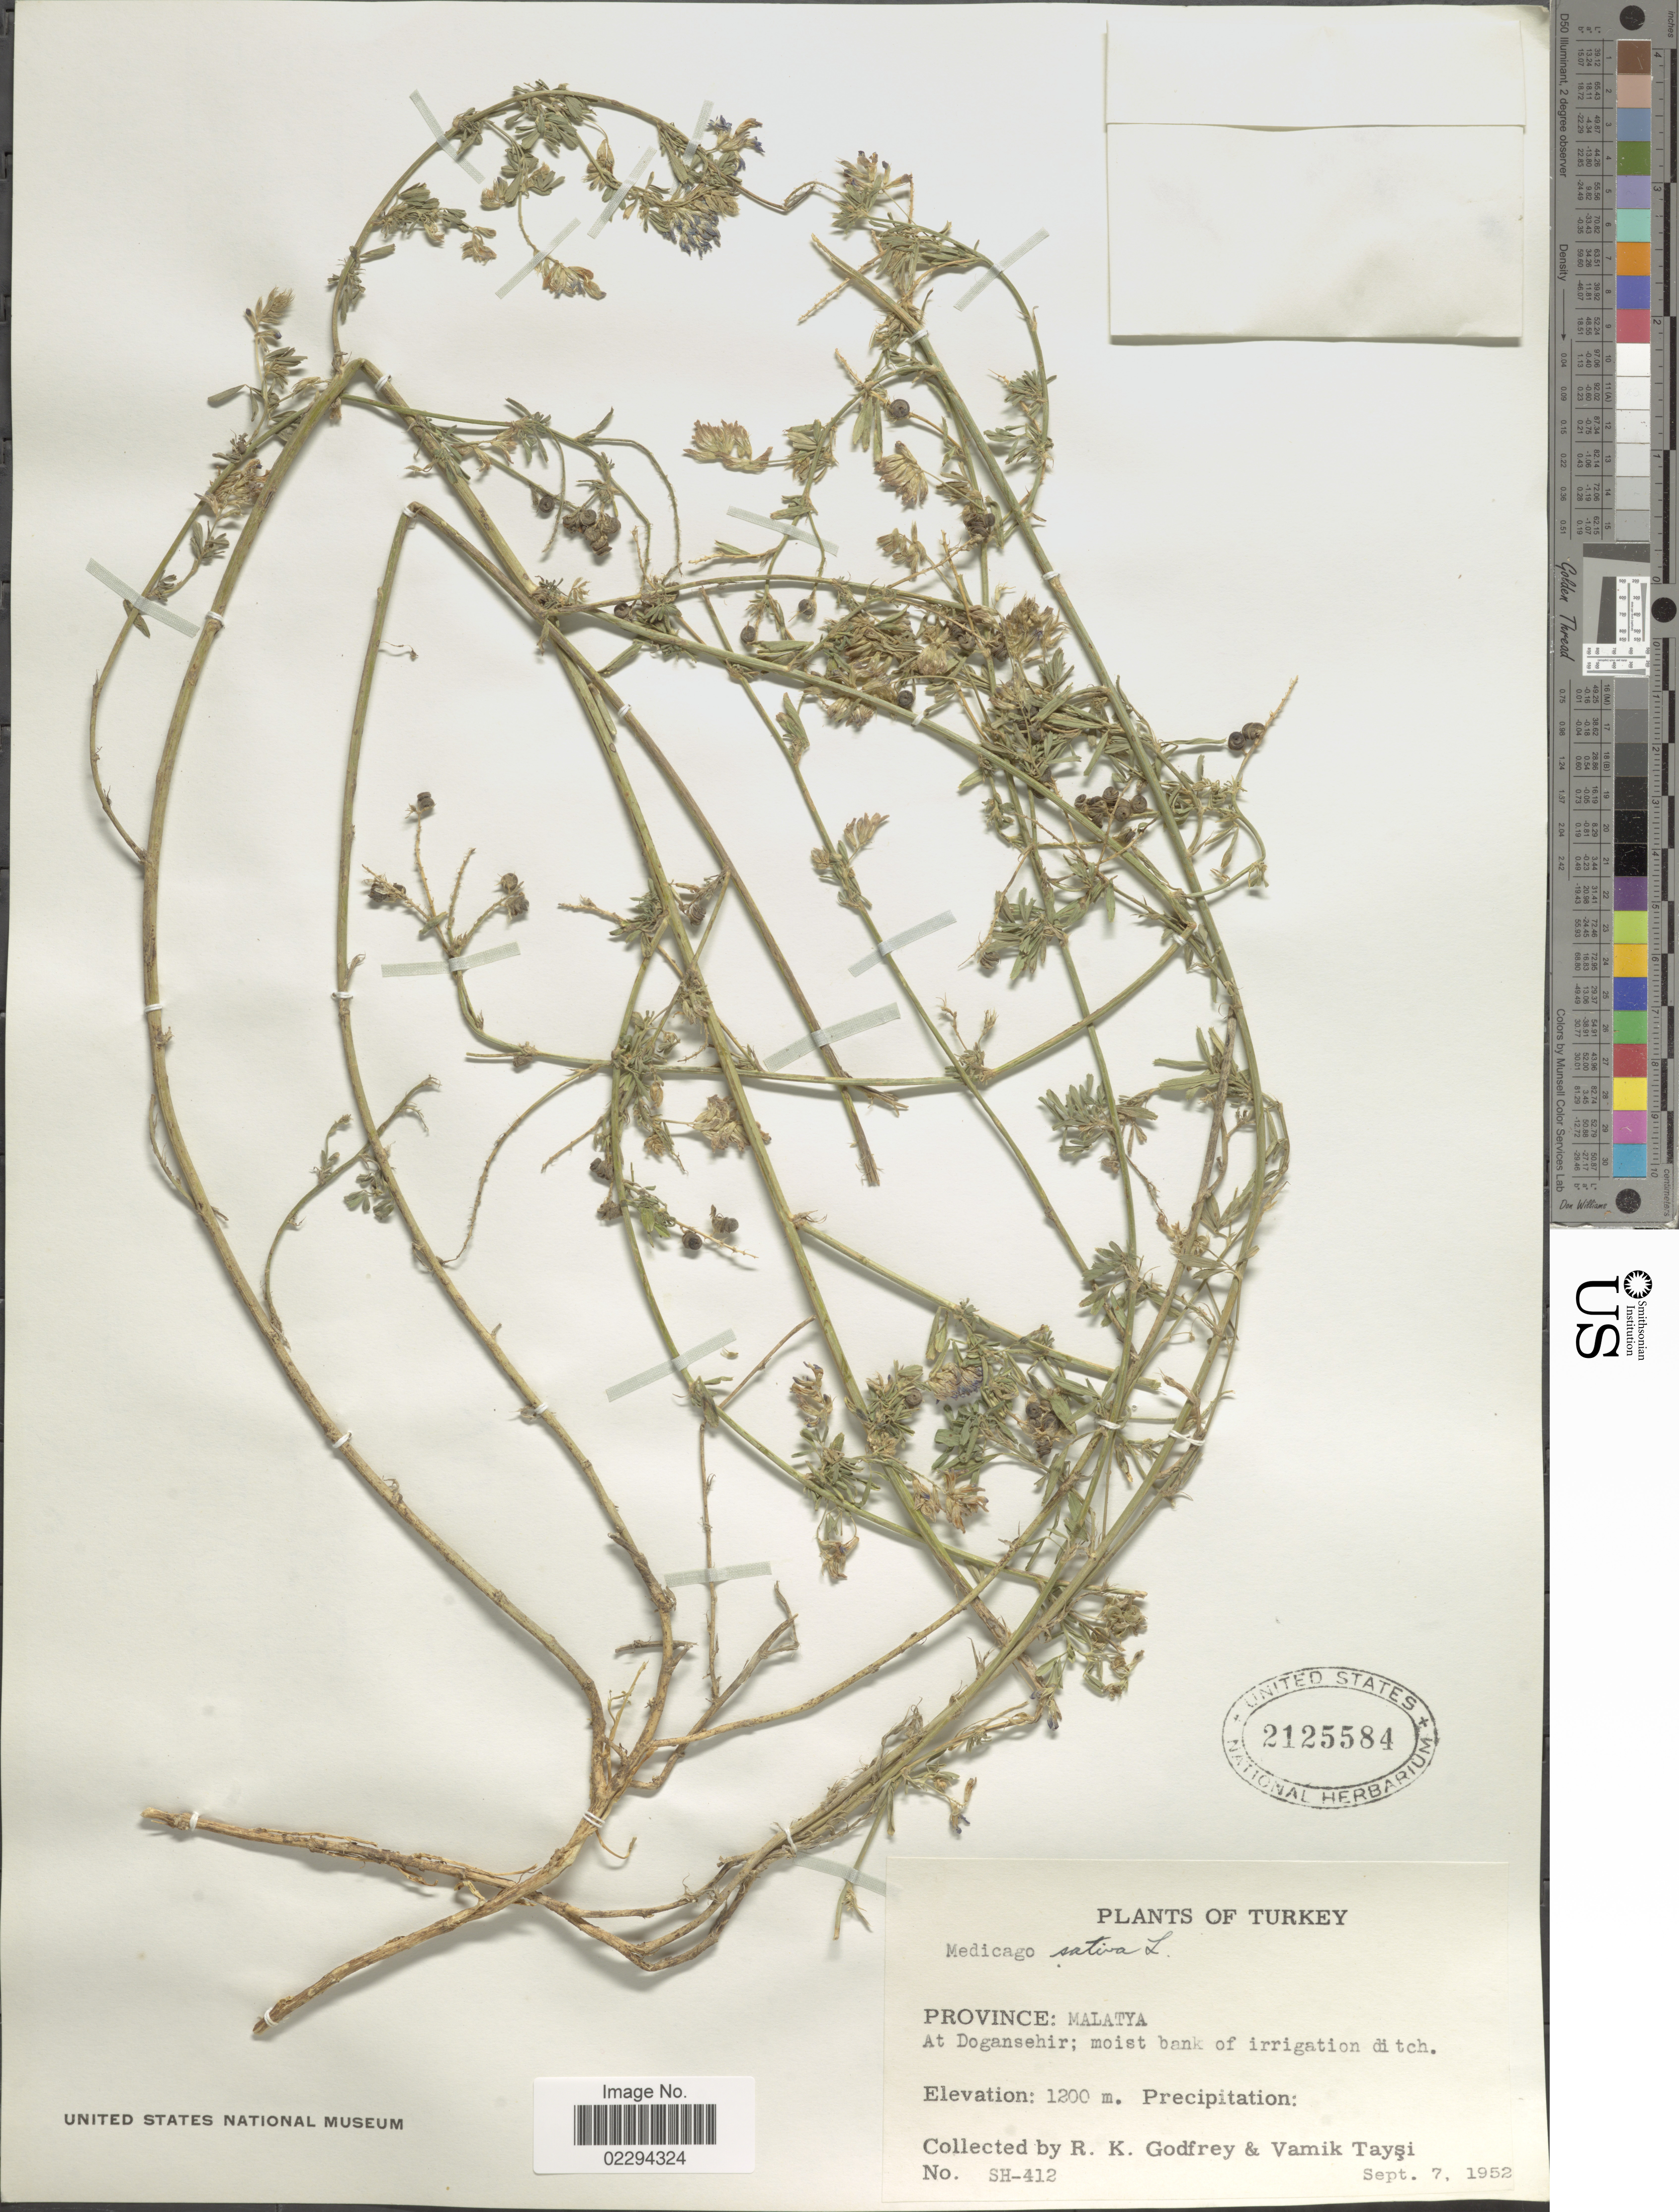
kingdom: Plantae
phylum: Tracheophyta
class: Magnoliopsida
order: Fabales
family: Fabaceae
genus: Medicago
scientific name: Medicago sativa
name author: L.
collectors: R. K. Godfrey & V. Taysi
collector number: SH-412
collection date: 1952-09-07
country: Turkey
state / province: Malatya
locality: At Dogansehir; moist bank of irrigation ditch.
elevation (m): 1200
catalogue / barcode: US 2125584